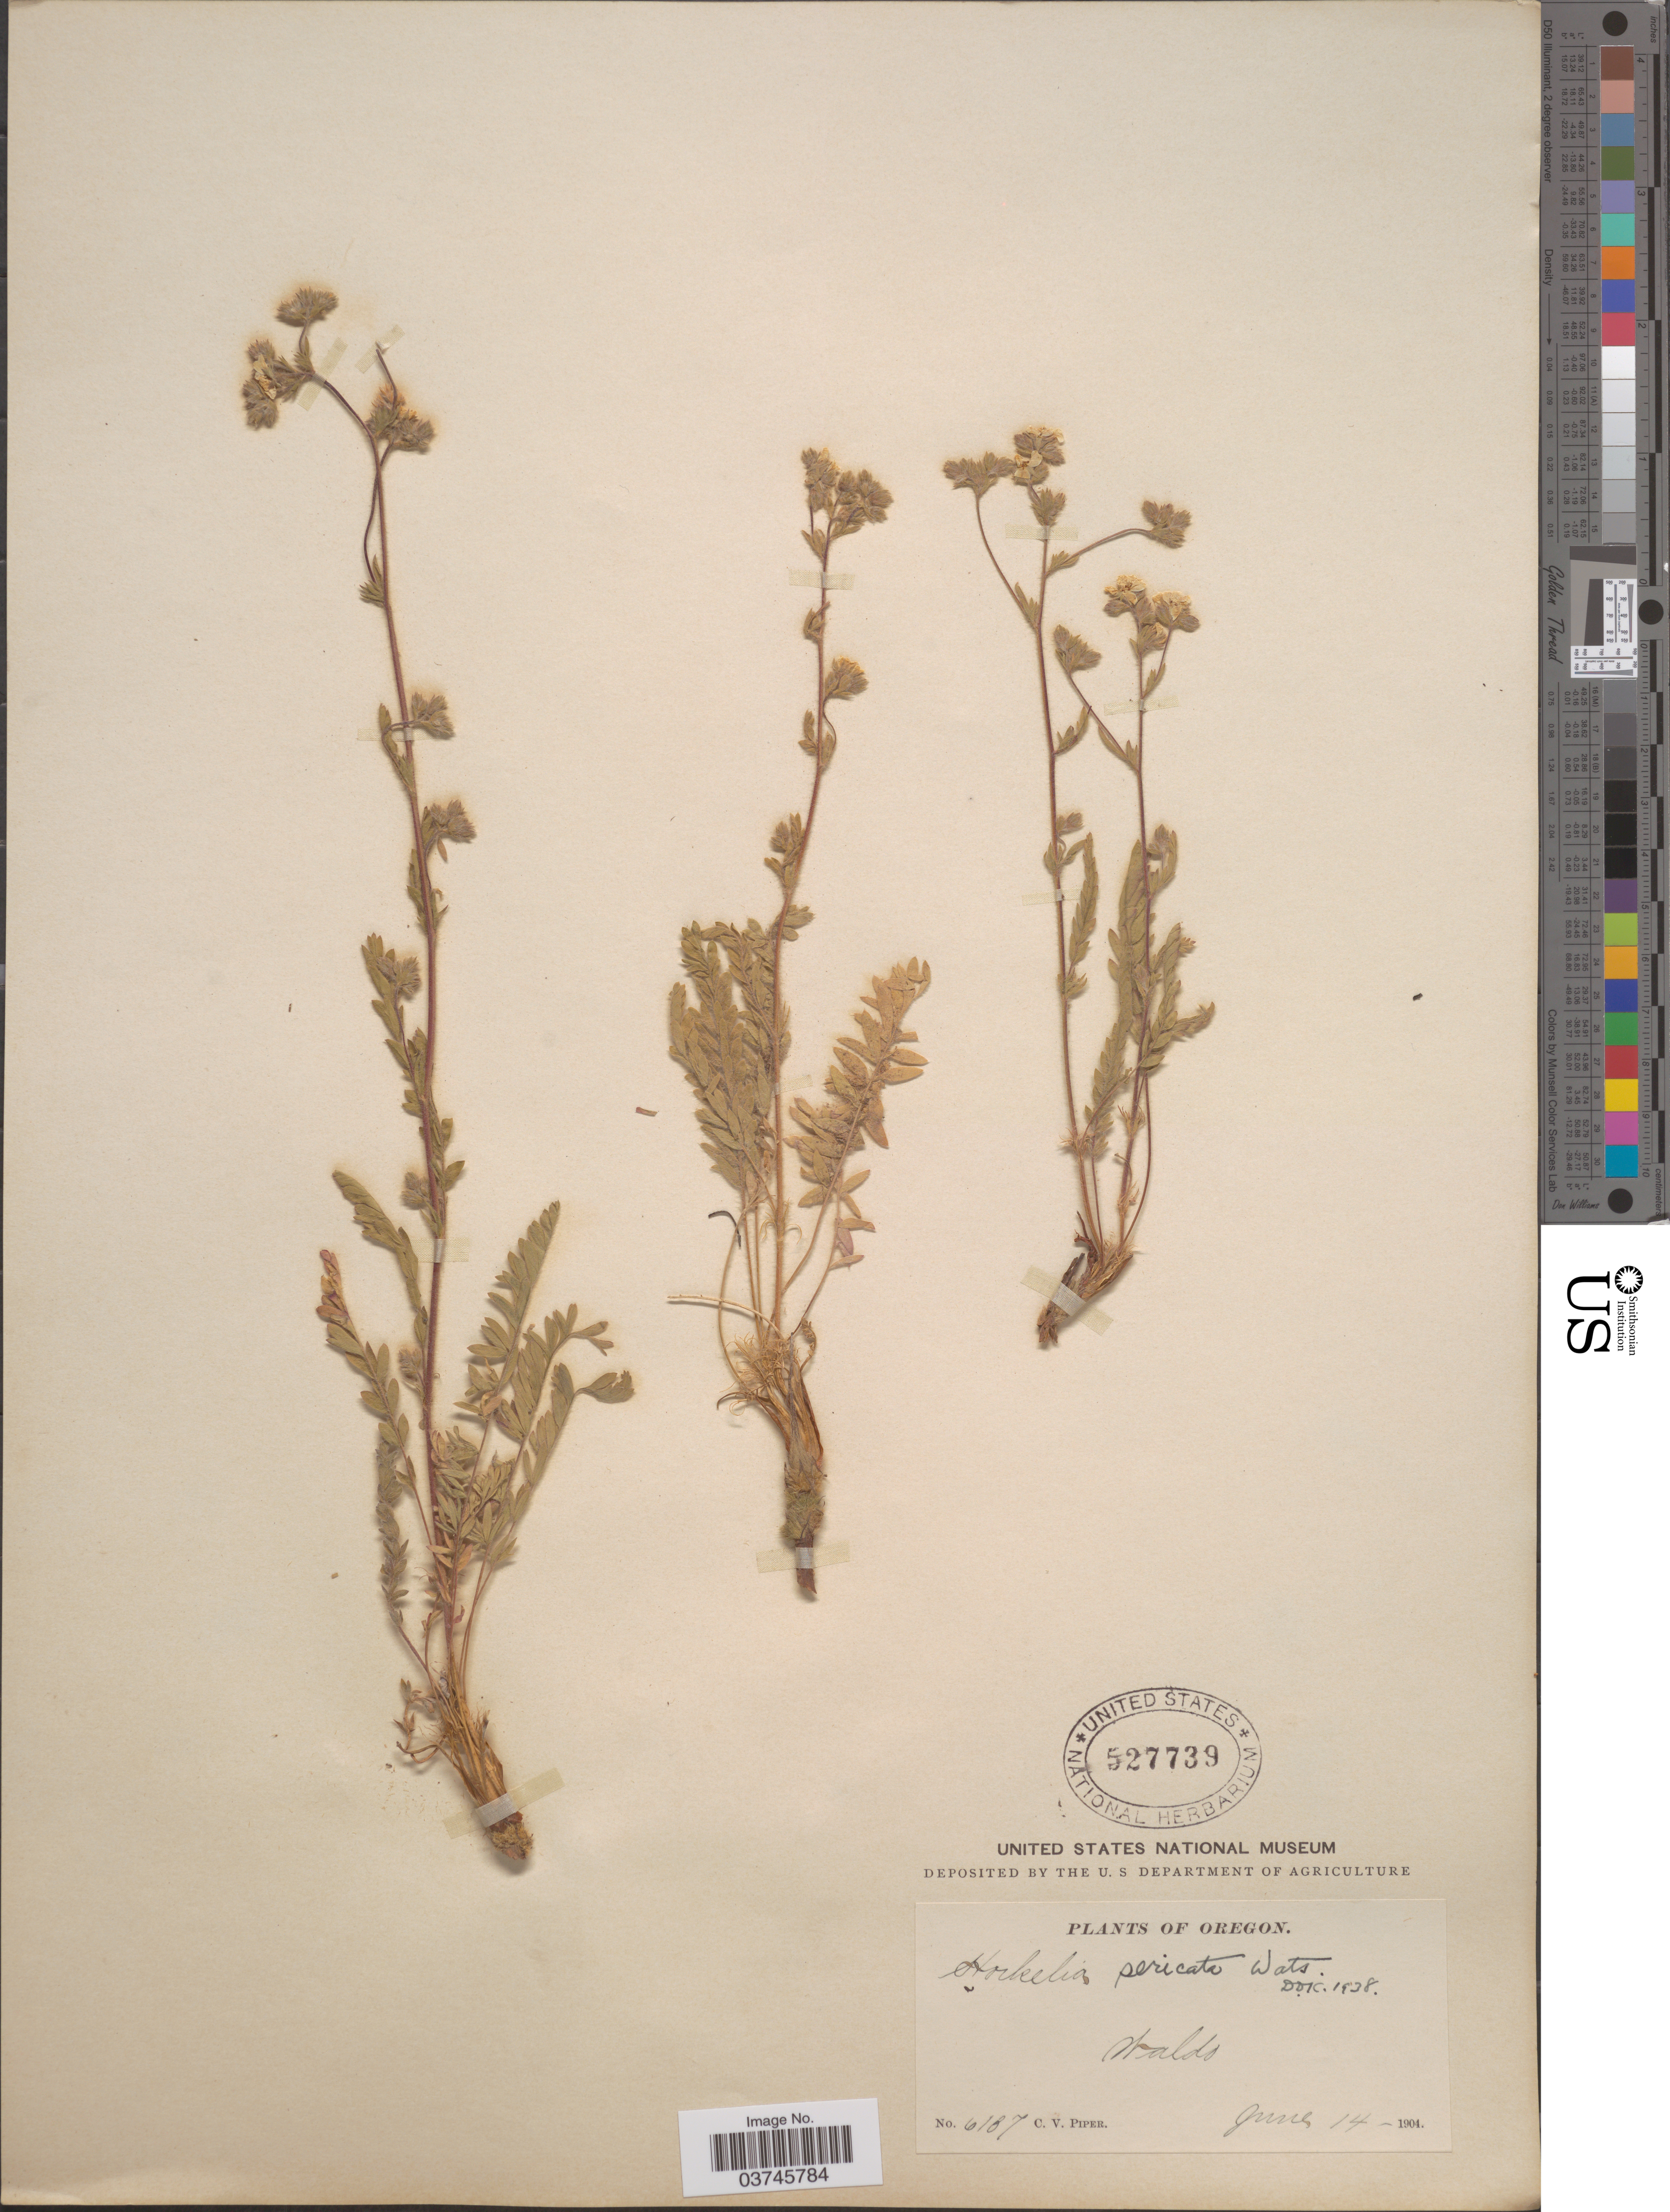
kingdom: Plantae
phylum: Tracheophyta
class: Magnoliopsida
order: Rosales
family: Rosaceae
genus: Potentilla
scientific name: Potentilla sericata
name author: (S. Watson) Greene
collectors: C. V. Piper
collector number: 6187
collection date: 1904-06-14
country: United States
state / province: Oregon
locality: Waldo.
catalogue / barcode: US 527739